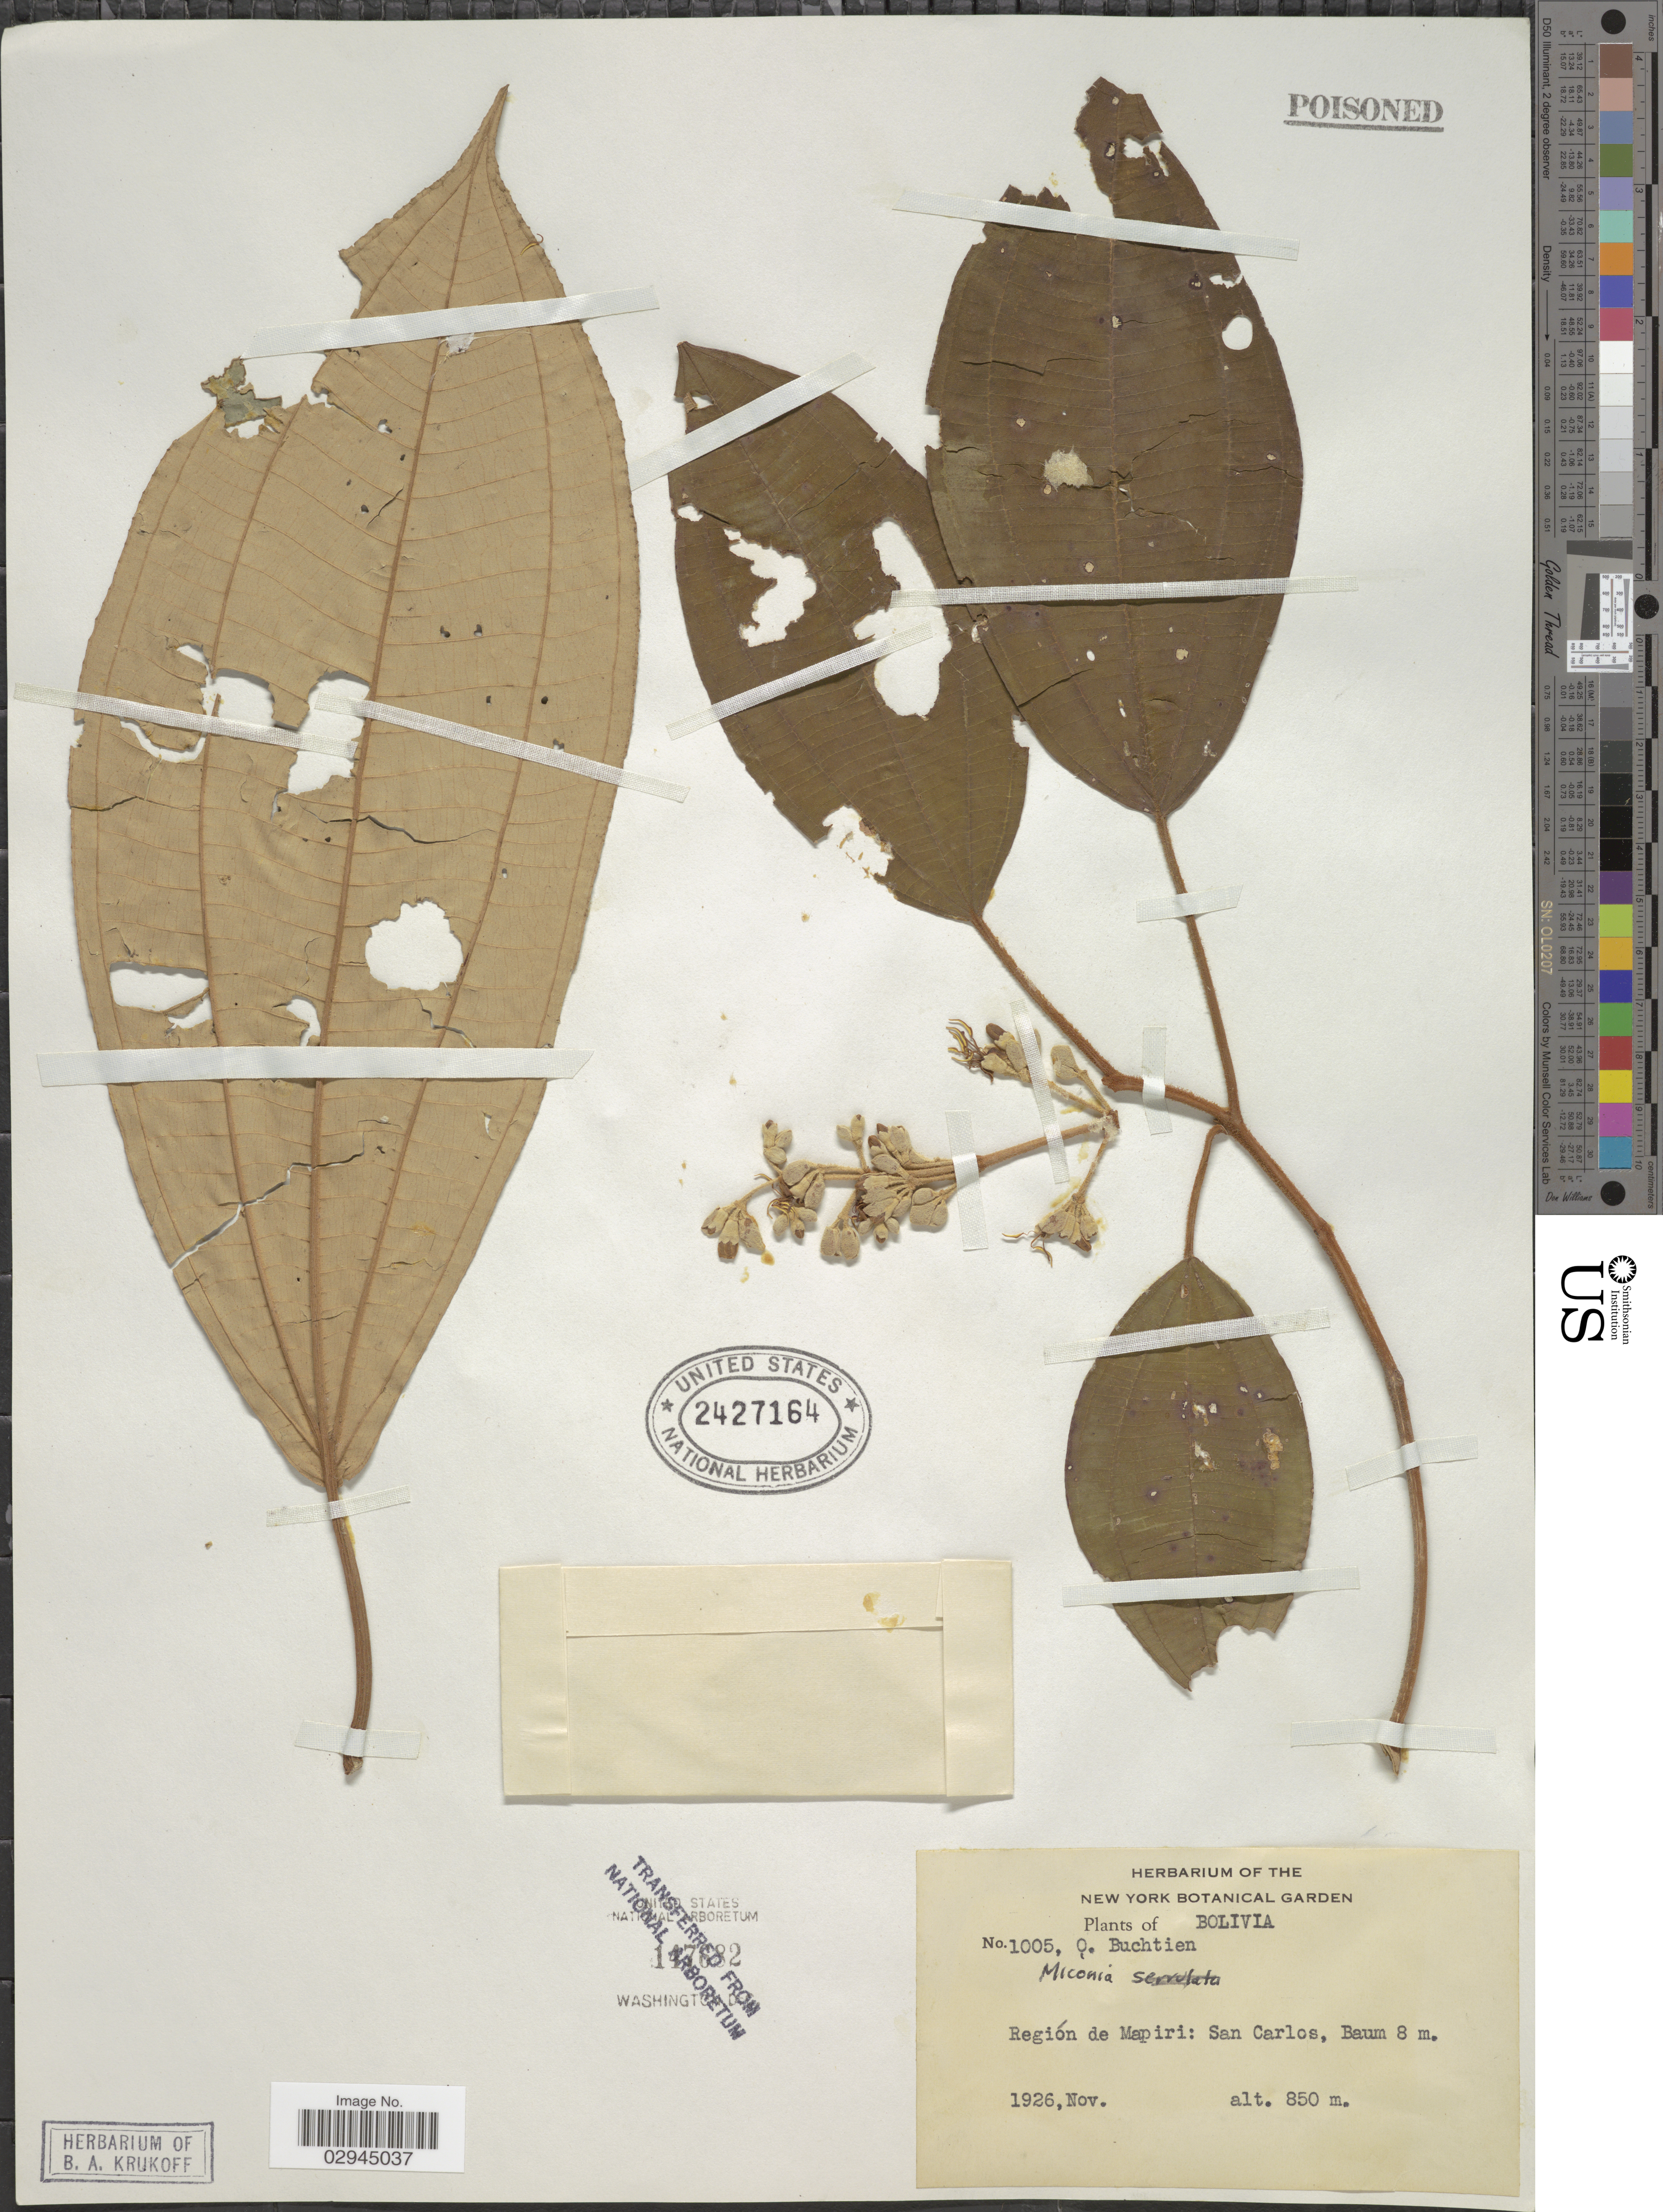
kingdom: Plantae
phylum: Tracheophyta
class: Magnoliopsida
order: Myrtales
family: Melastomataceae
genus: Miconia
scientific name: Miconia sp.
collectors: O. Buchtien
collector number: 1005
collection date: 1926-11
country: Bolivia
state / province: La Paz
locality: Región de Mapiri: San Carlos.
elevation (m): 850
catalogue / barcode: US 2427164